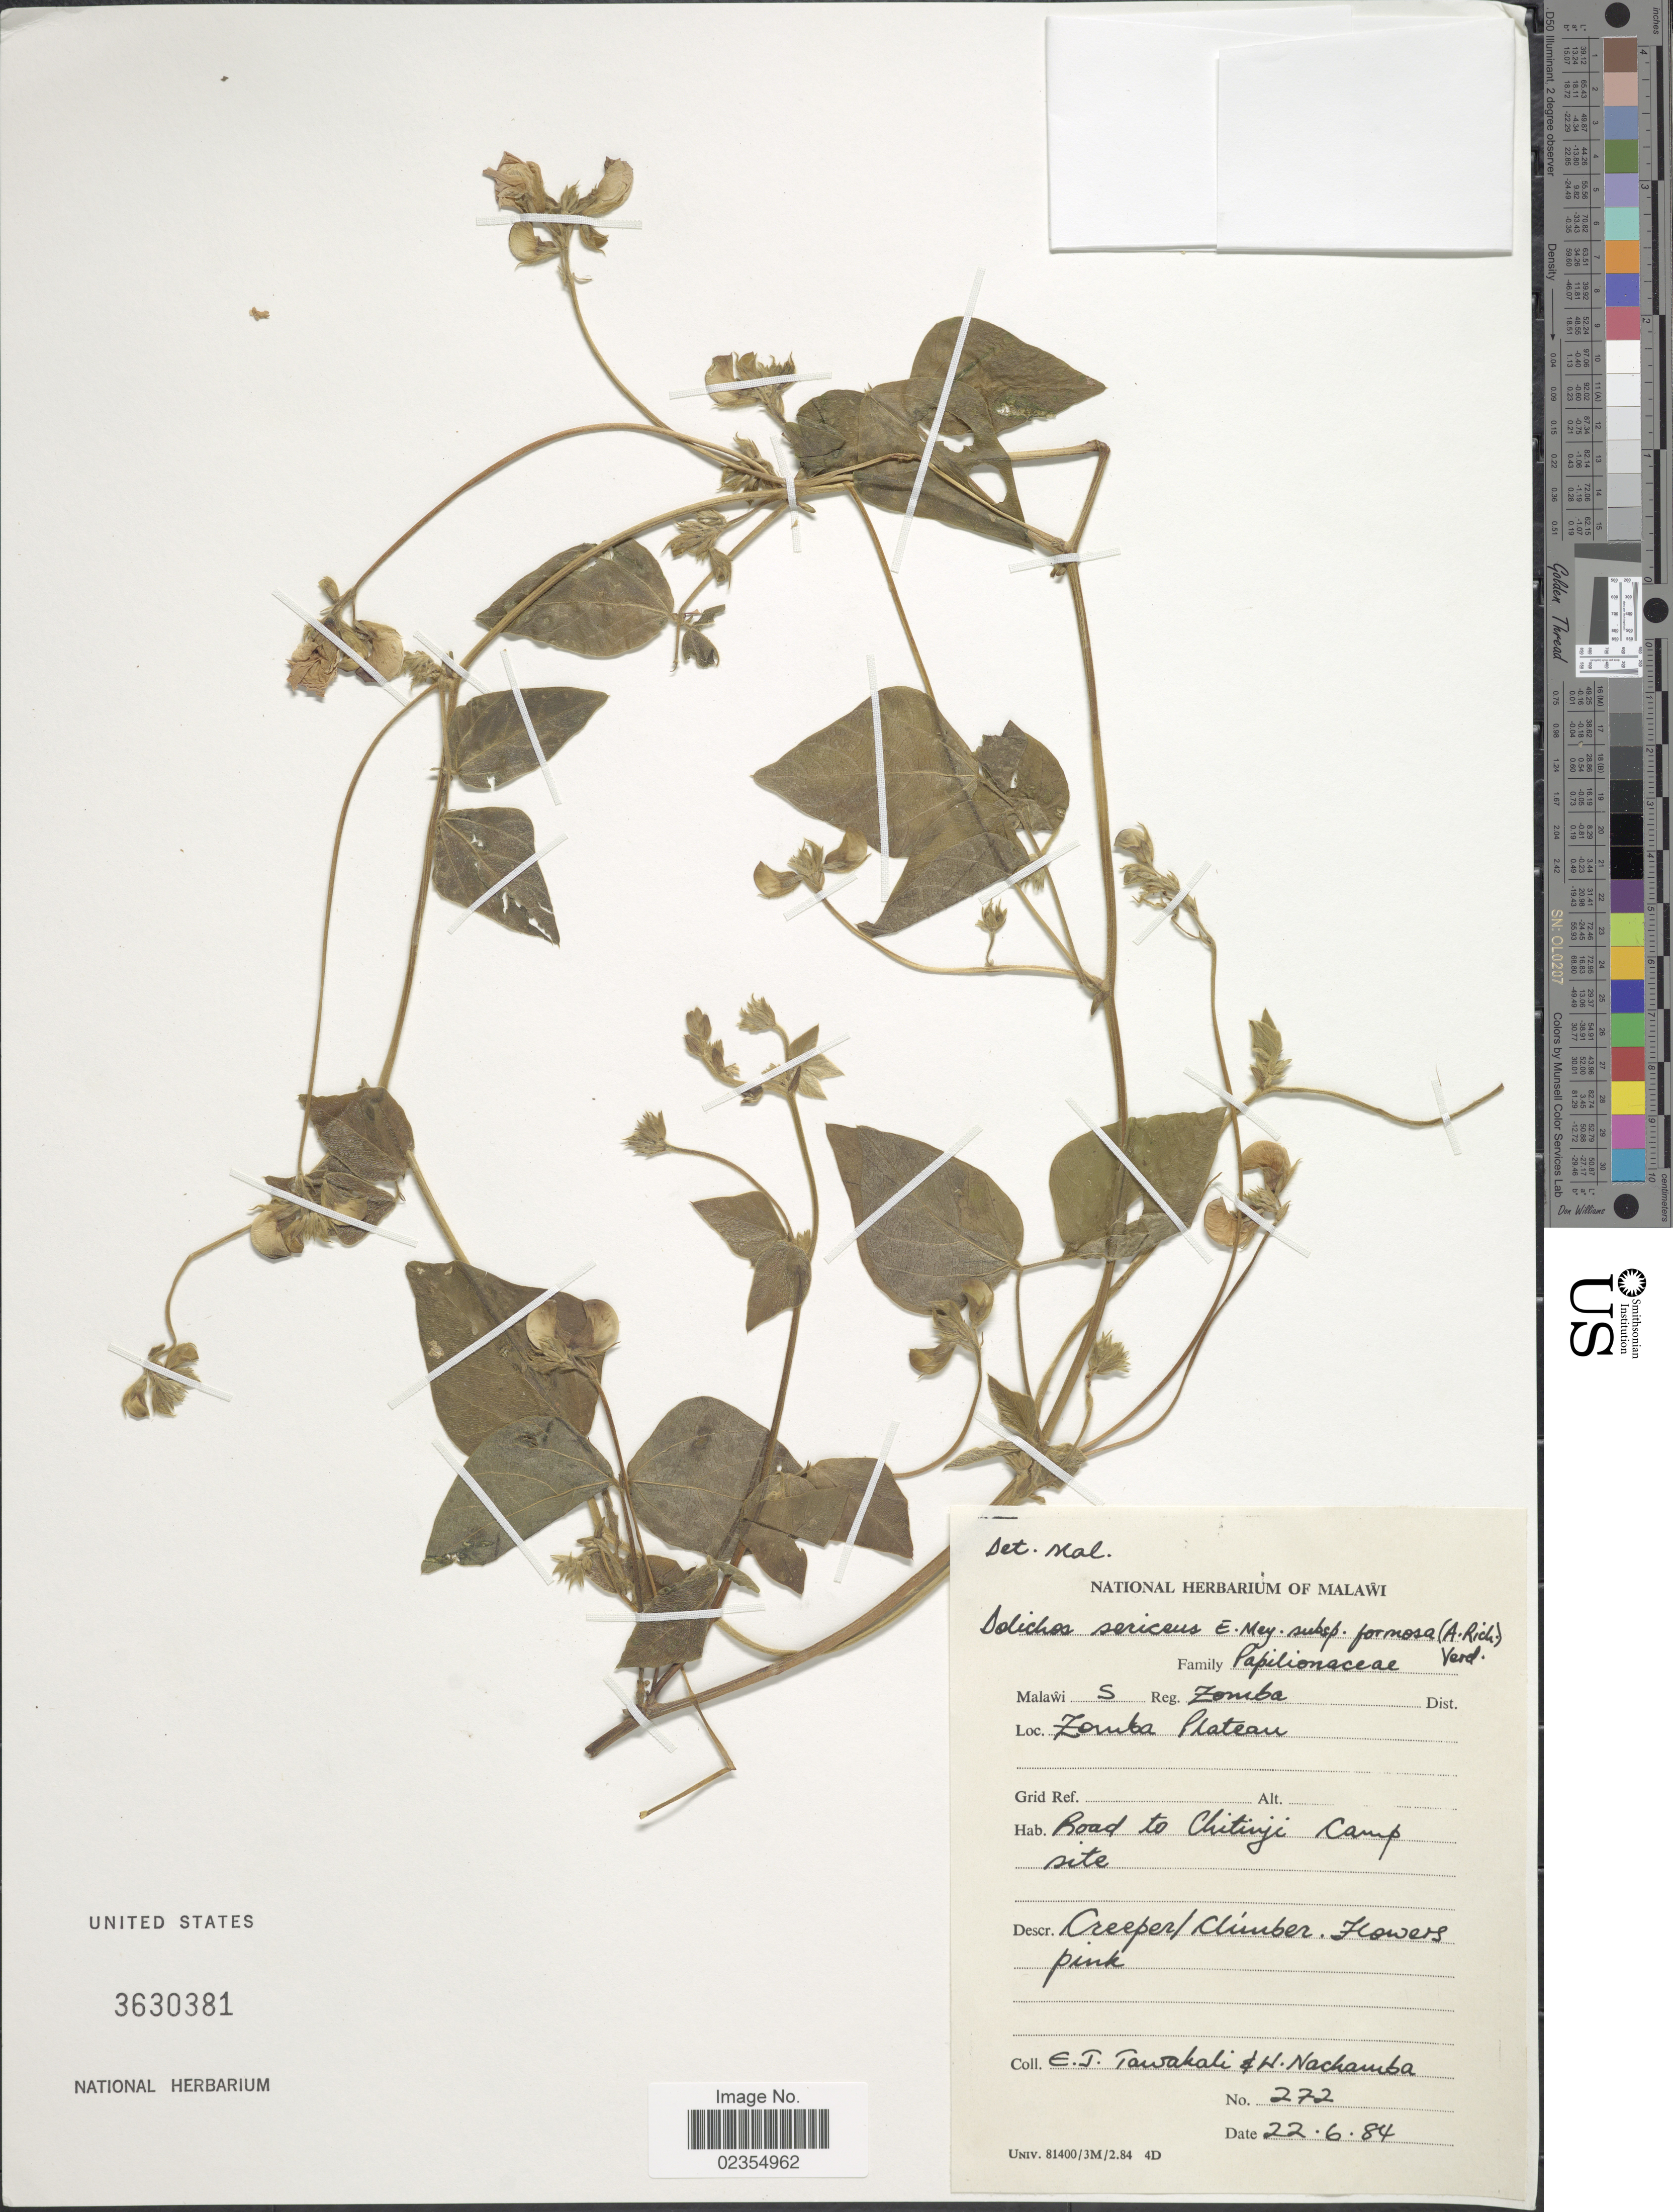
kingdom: Plantae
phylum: Tracheophyta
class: Magnoliopsida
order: Fabales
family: Fabaceae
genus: Dolichos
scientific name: Dolichos sericeus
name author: E. Mey.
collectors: E. Tawakali & W. Nachamba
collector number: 272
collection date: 1984-06-22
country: Malawi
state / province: Southern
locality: Malawi S Reg. Zomba Dist., Zomba Plateau, road to Chitinji Camp site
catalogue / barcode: US 3630381